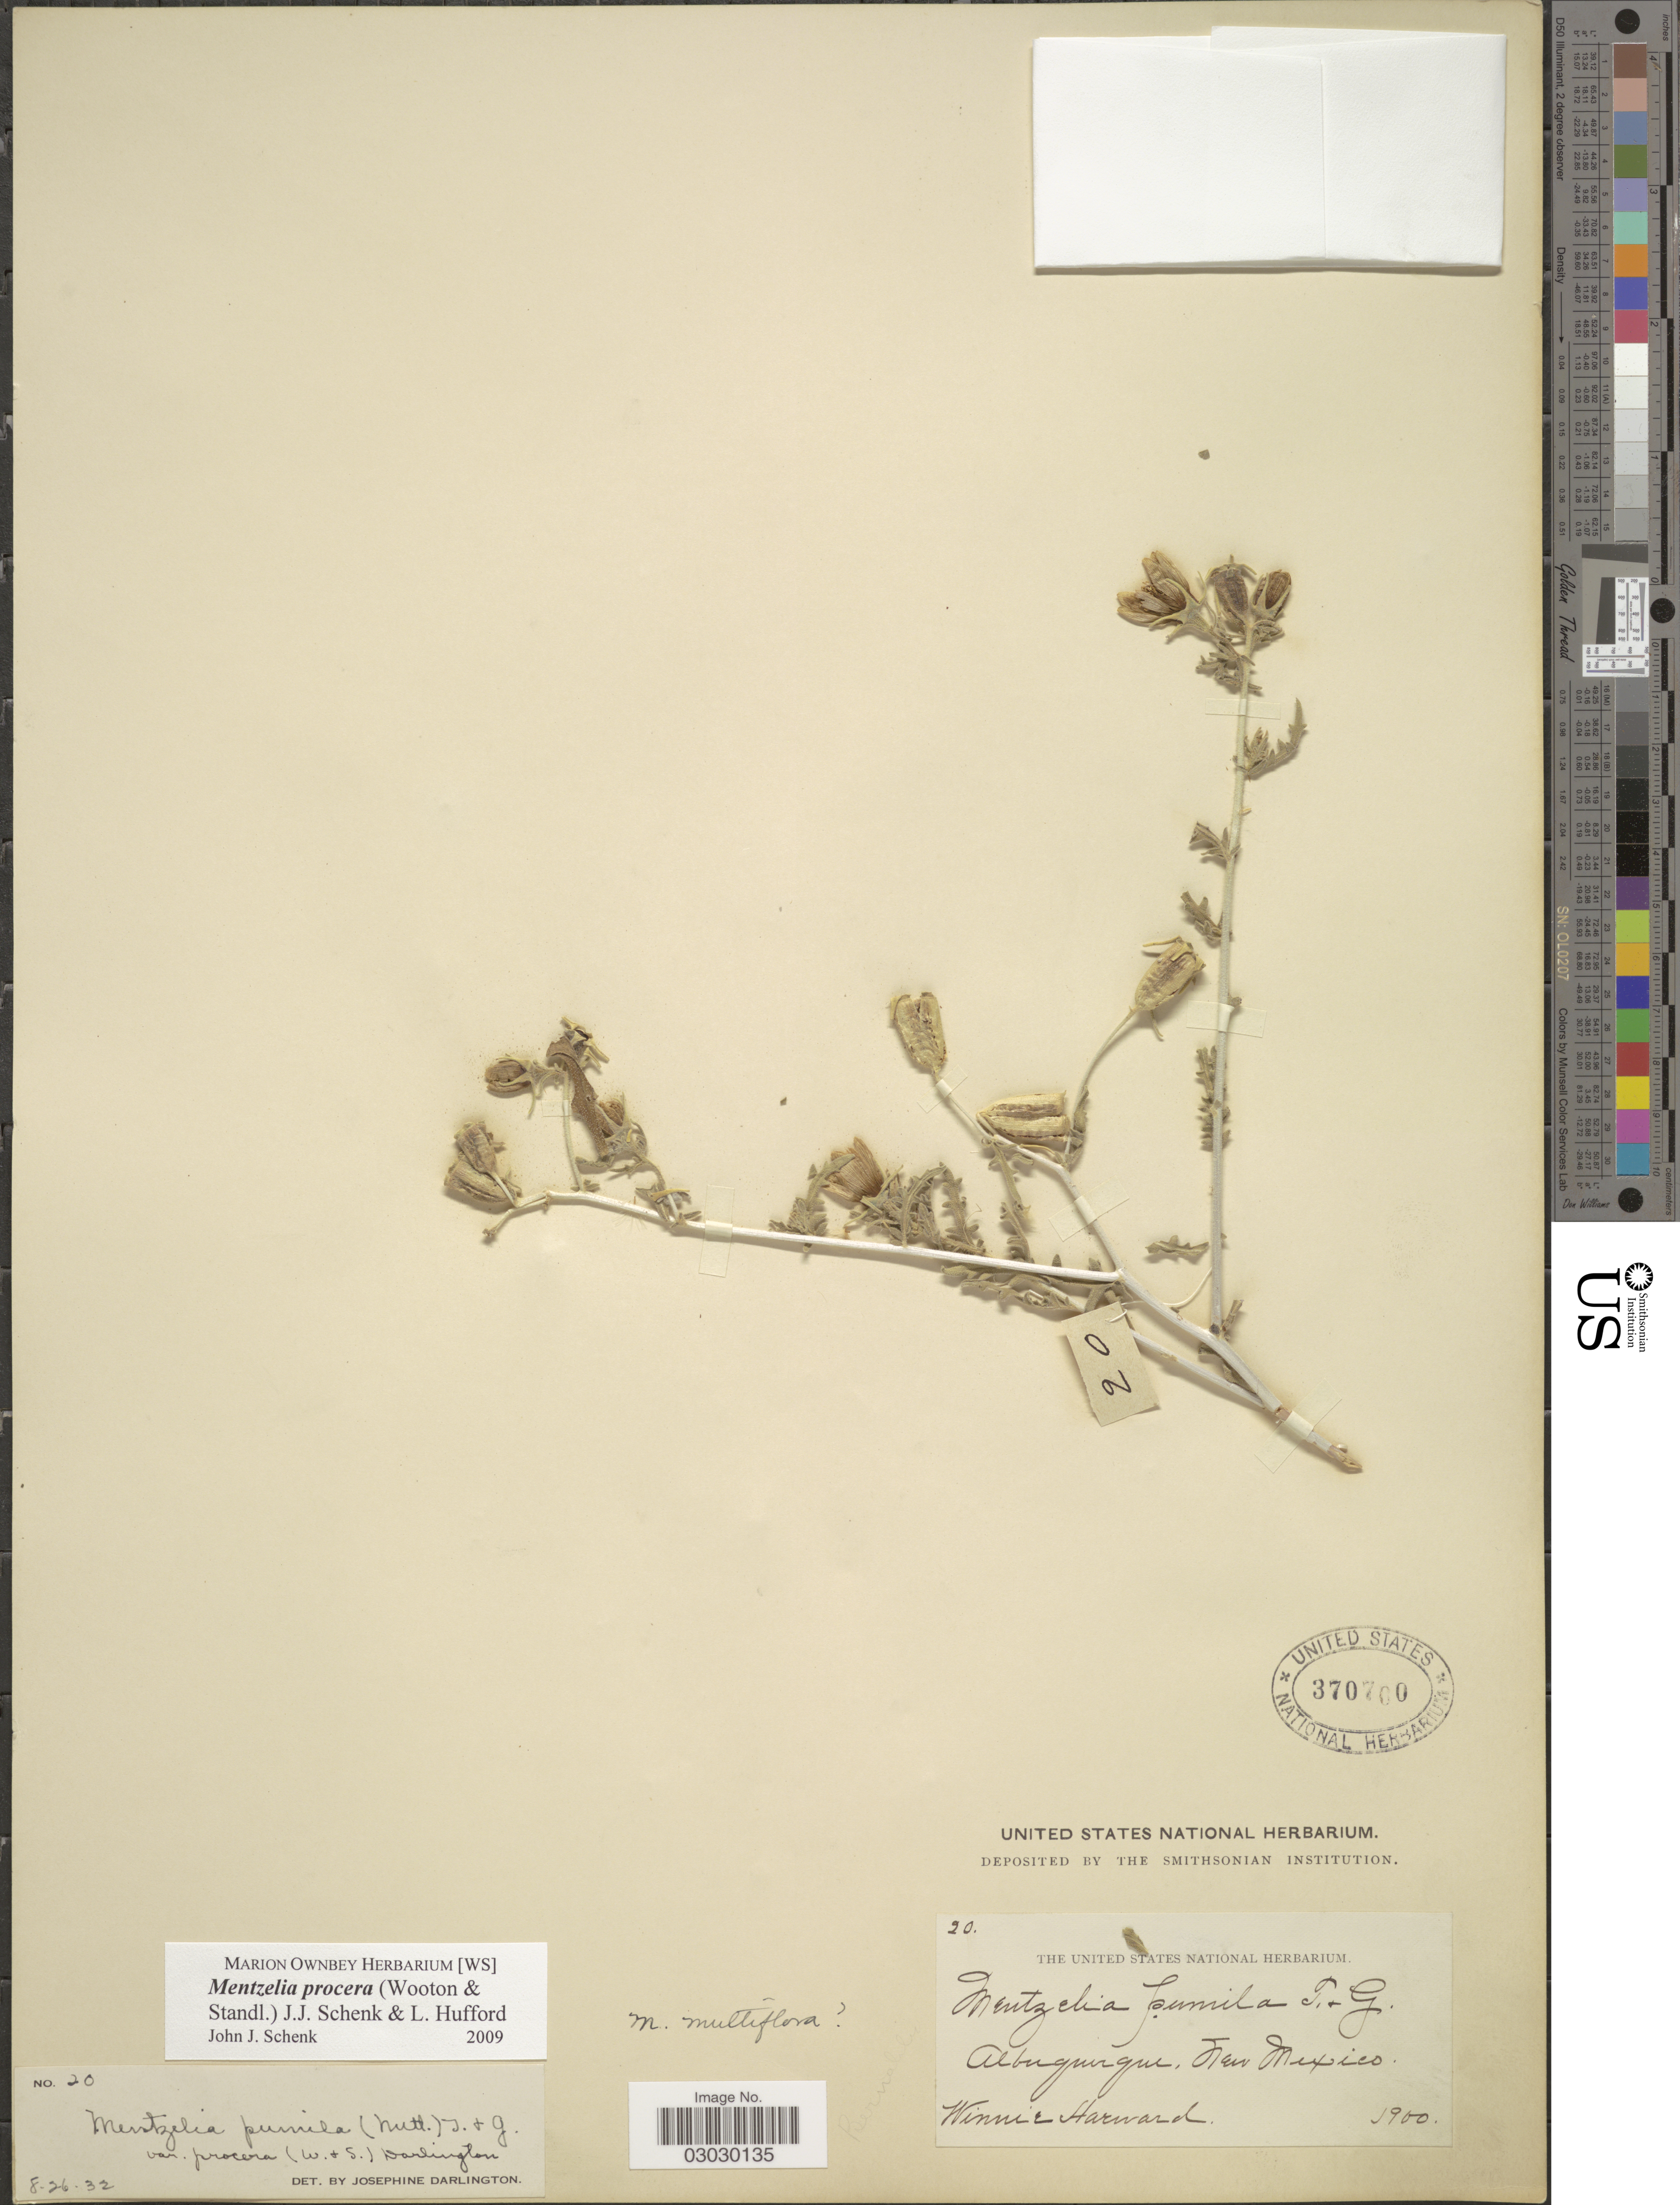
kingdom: Plantae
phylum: Tracheophyta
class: Magnoliopsida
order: Cornales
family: Loasaceae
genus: Mentzelia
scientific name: Mentzelia procera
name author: (Wooton & Standl.) J.J. Schenk & L. Hufford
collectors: W. Harward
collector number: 20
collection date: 1900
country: United States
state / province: New Mexico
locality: Albuquerque.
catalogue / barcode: US 370700